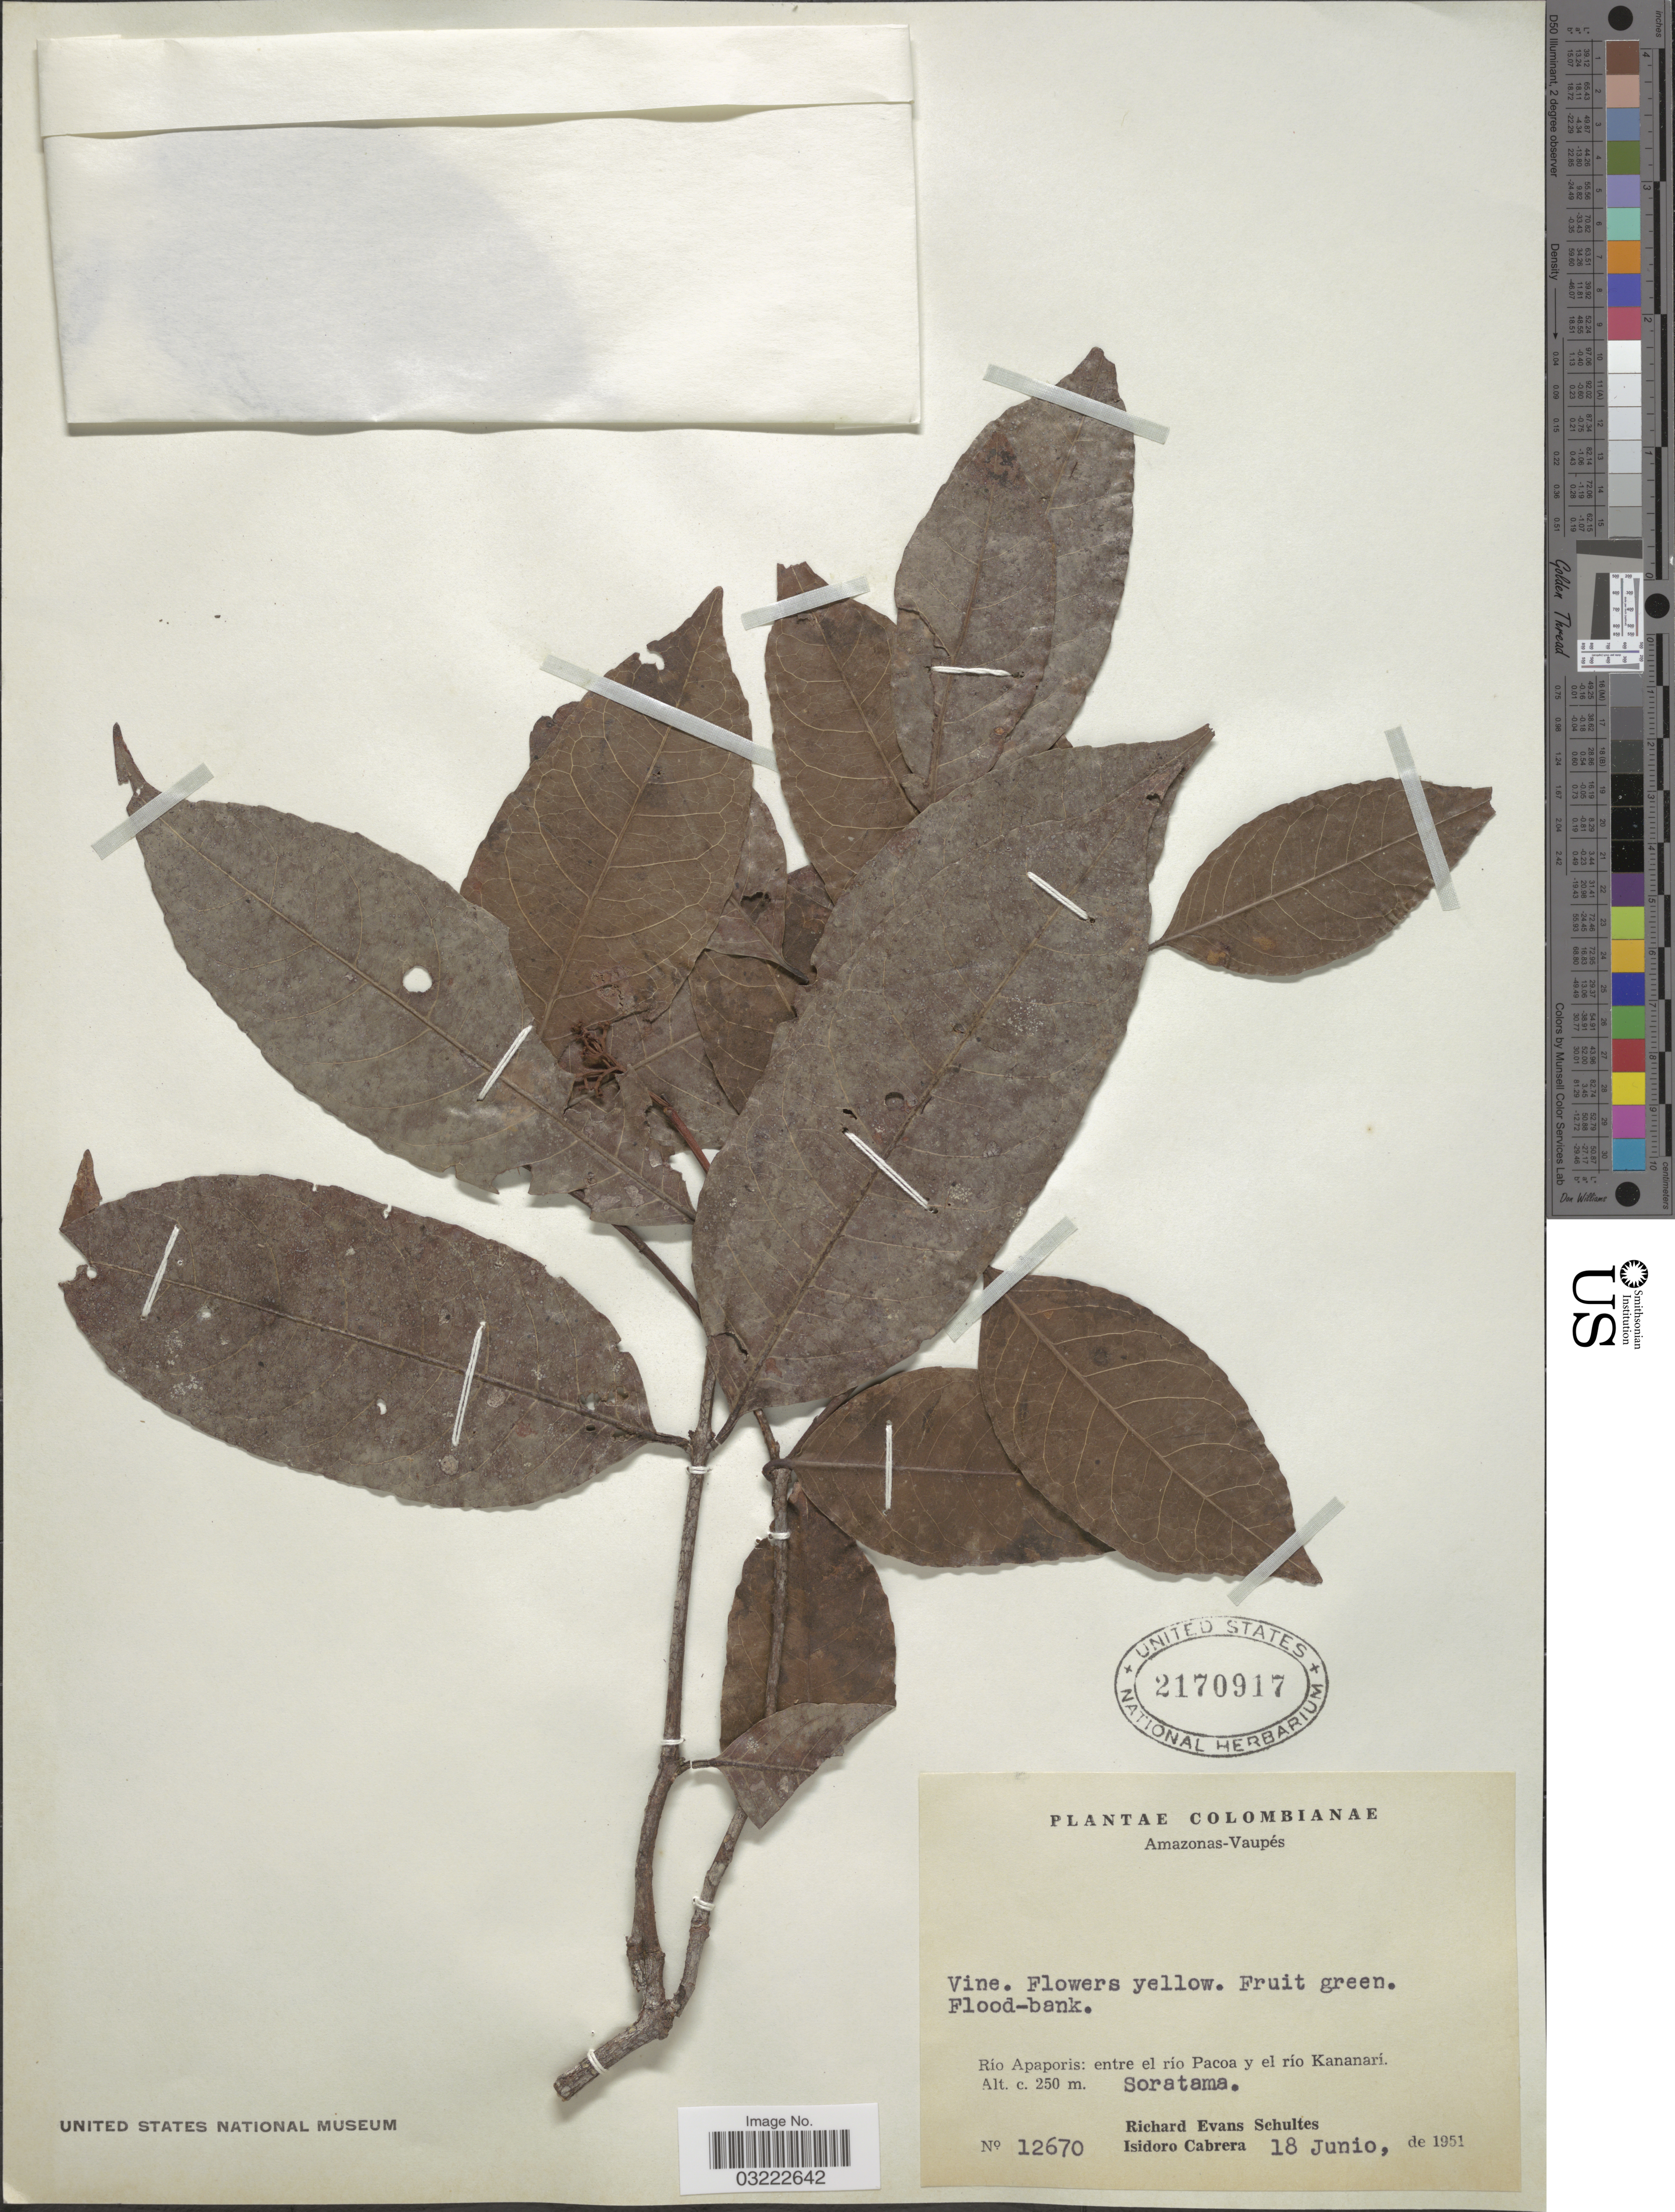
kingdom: Plantae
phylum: Tracheophyta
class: Magnoliopsida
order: Gentianales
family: Apocynaceae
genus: Forsteronia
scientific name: Forsteronia sp.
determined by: Acevedo-Rodriguez, P., (US), Smithsonian Institution - National Museum of Natural History (UNITED STATES)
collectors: R. E. Schultes & I. Cabrera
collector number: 12670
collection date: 1951-06-18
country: Colombia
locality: Amazonas-Vaupés, Río Apaporis: entre el río Pacoa y el río Kananari, Soratama.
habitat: Flood-bank.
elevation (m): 250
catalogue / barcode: US 2170917